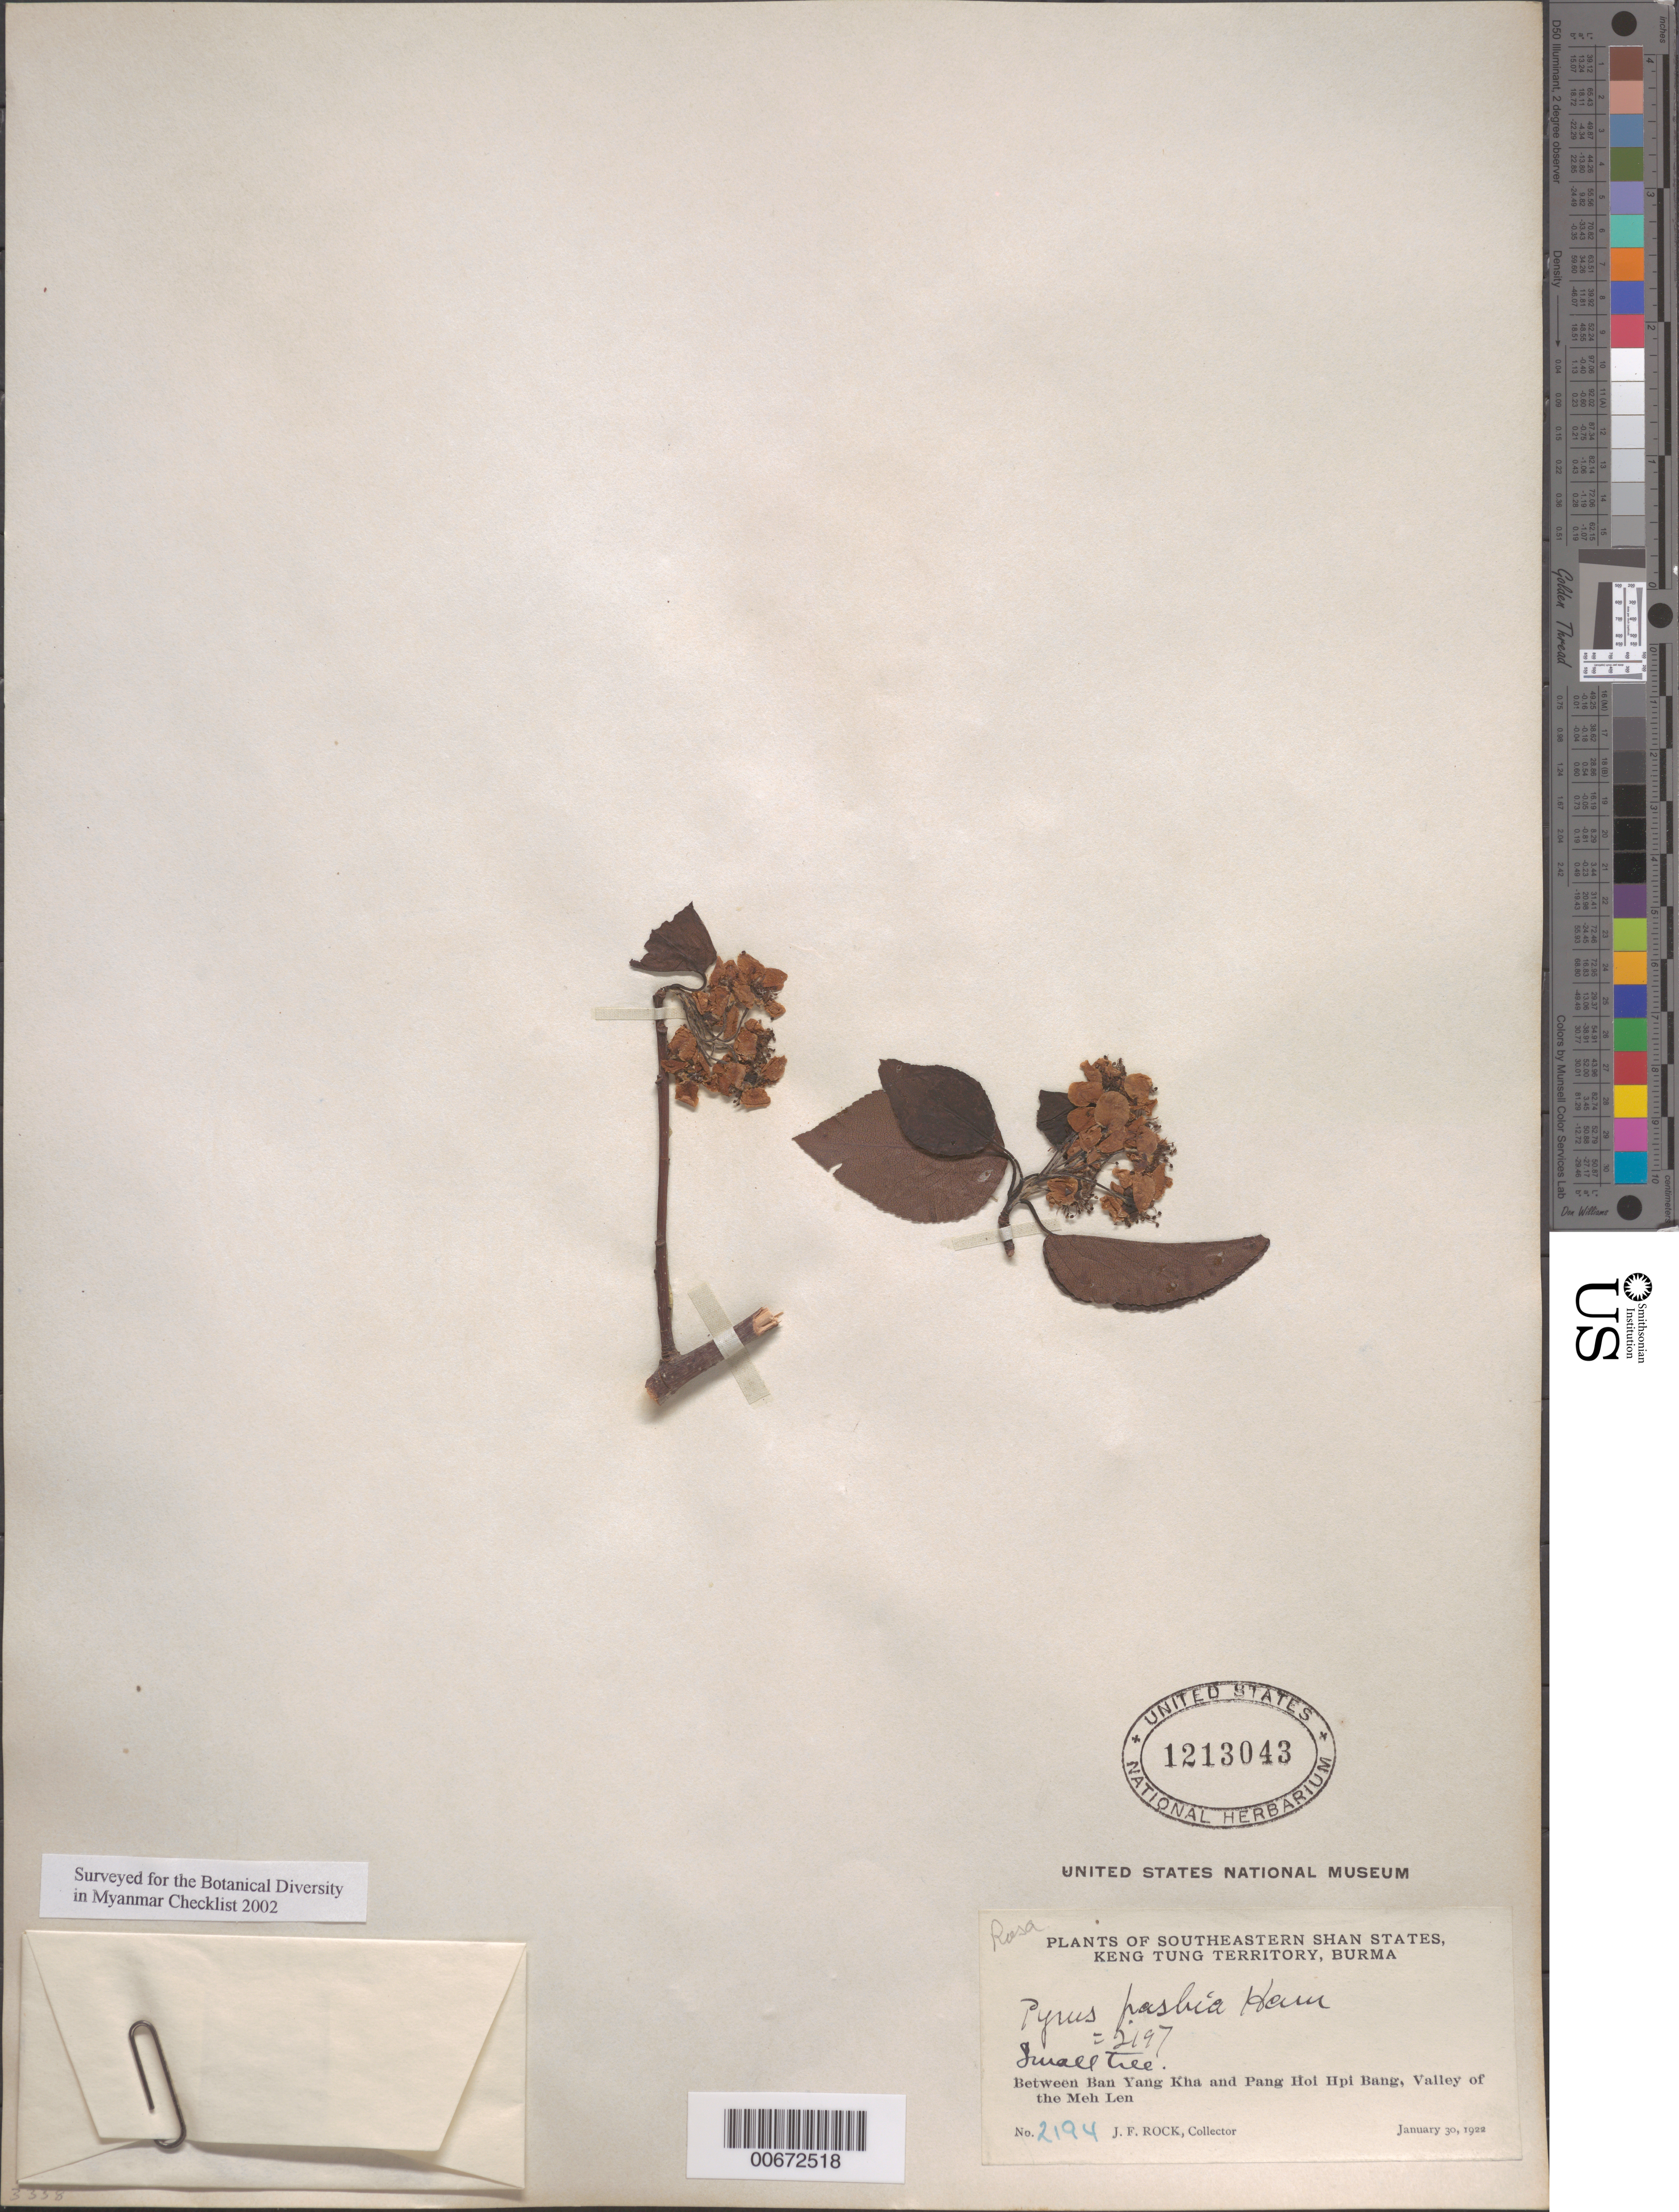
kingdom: Plantae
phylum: Tracheophyta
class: Magnoliopsida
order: Rosales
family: Rosaceae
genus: Pyrus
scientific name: Pyrus pashia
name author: Buch.-Ham. ex D. Don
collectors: J. F. Rock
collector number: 2194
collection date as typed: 30 Jan 1922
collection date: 1922-01-30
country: Myanmar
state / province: Shan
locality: Keng Tung Territory, between Ban Yang Kha and Ping Hoi Hpi Bang, Valley of the Meh Len.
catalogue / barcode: US 1213043